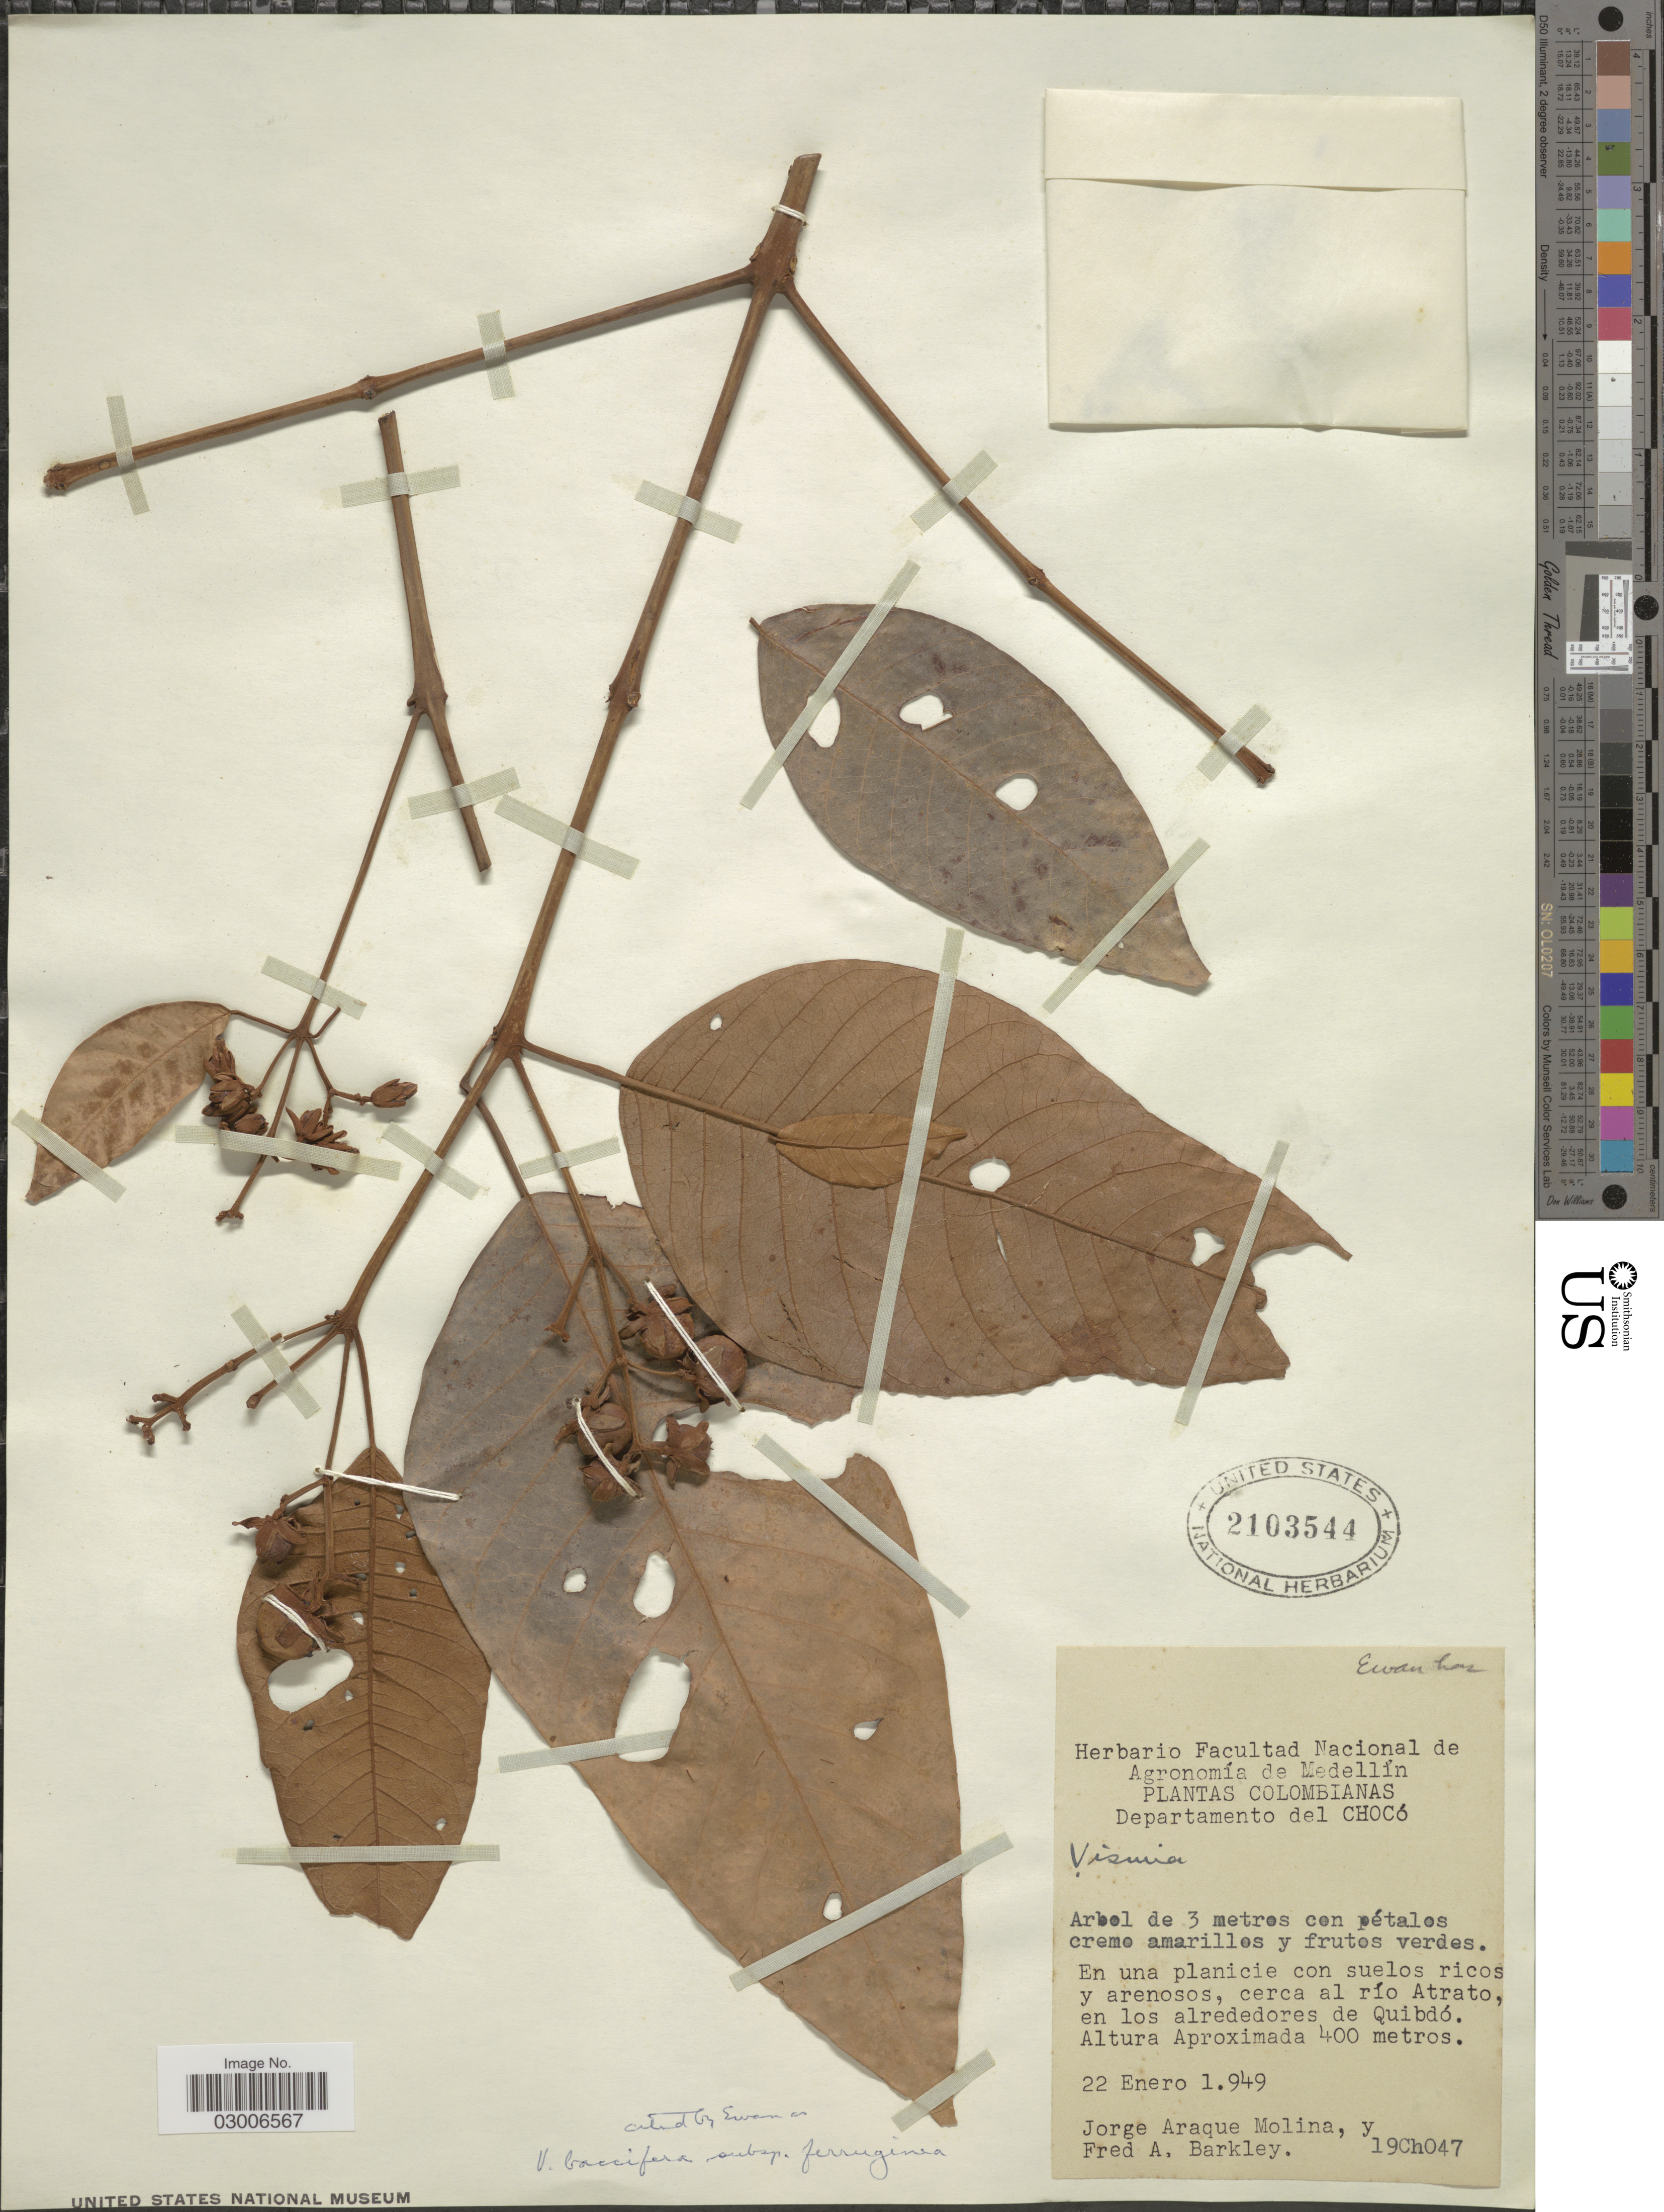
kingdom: Plantae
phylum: Tracheophyta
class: Magnoliopsida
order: Malpighiales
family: Hypericaceae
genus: Vismia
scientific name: Vismia baccifera subsp. ferruginea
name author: (Kunth) Ewan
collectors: J. A. Molina & F. A. Barkley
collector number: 19Ch047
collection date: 1949-01-22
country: Colombia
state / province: Chocó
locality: Departamento del Chocó, en los alrededores de Quibdó.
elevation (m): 400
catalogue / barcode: US 2103544